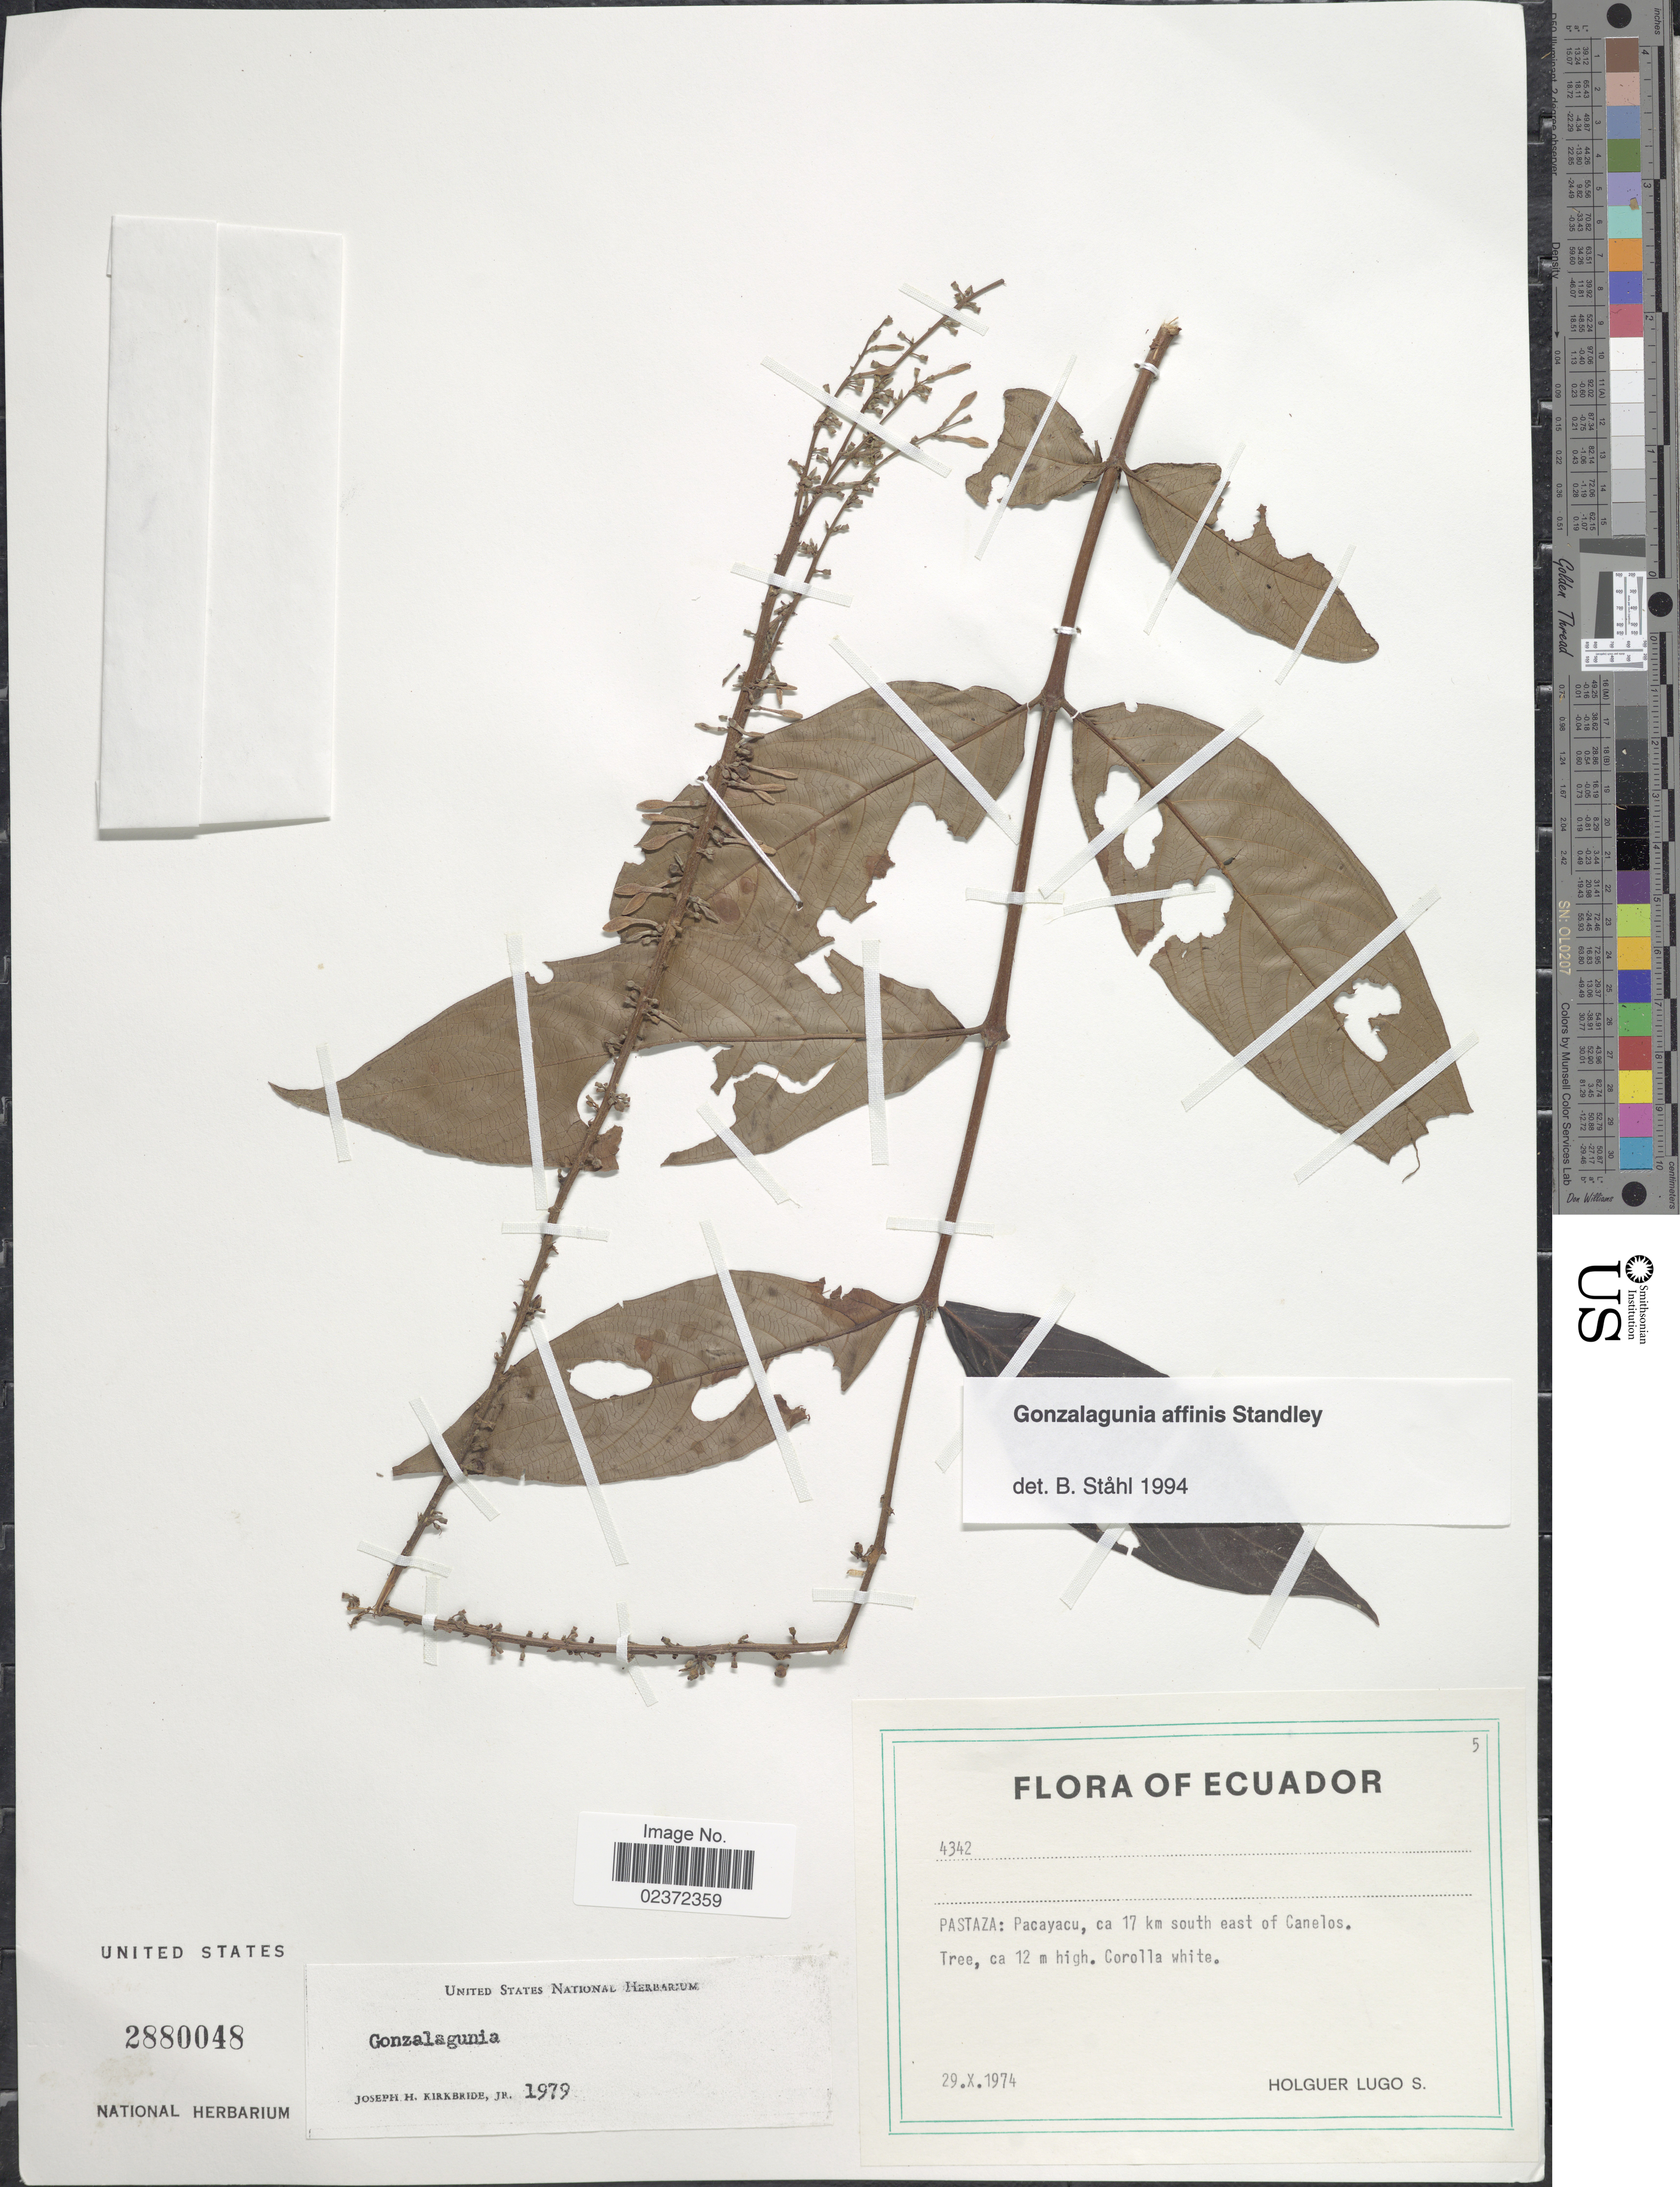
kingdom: Plantae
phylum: Tracheophyta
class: Magnoliopsida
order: Gentianales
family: Rubiaceae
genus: Gonzalagunia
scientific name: Gonzalagunia affinis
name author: Standl. ex Steyerm.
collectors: H. Lugo S.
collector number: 4342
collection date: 1974-10-29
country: Ecuador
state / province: Pastaza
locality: Pacayacu, ca 17 km south east of Canelos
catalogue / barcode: US 2880048